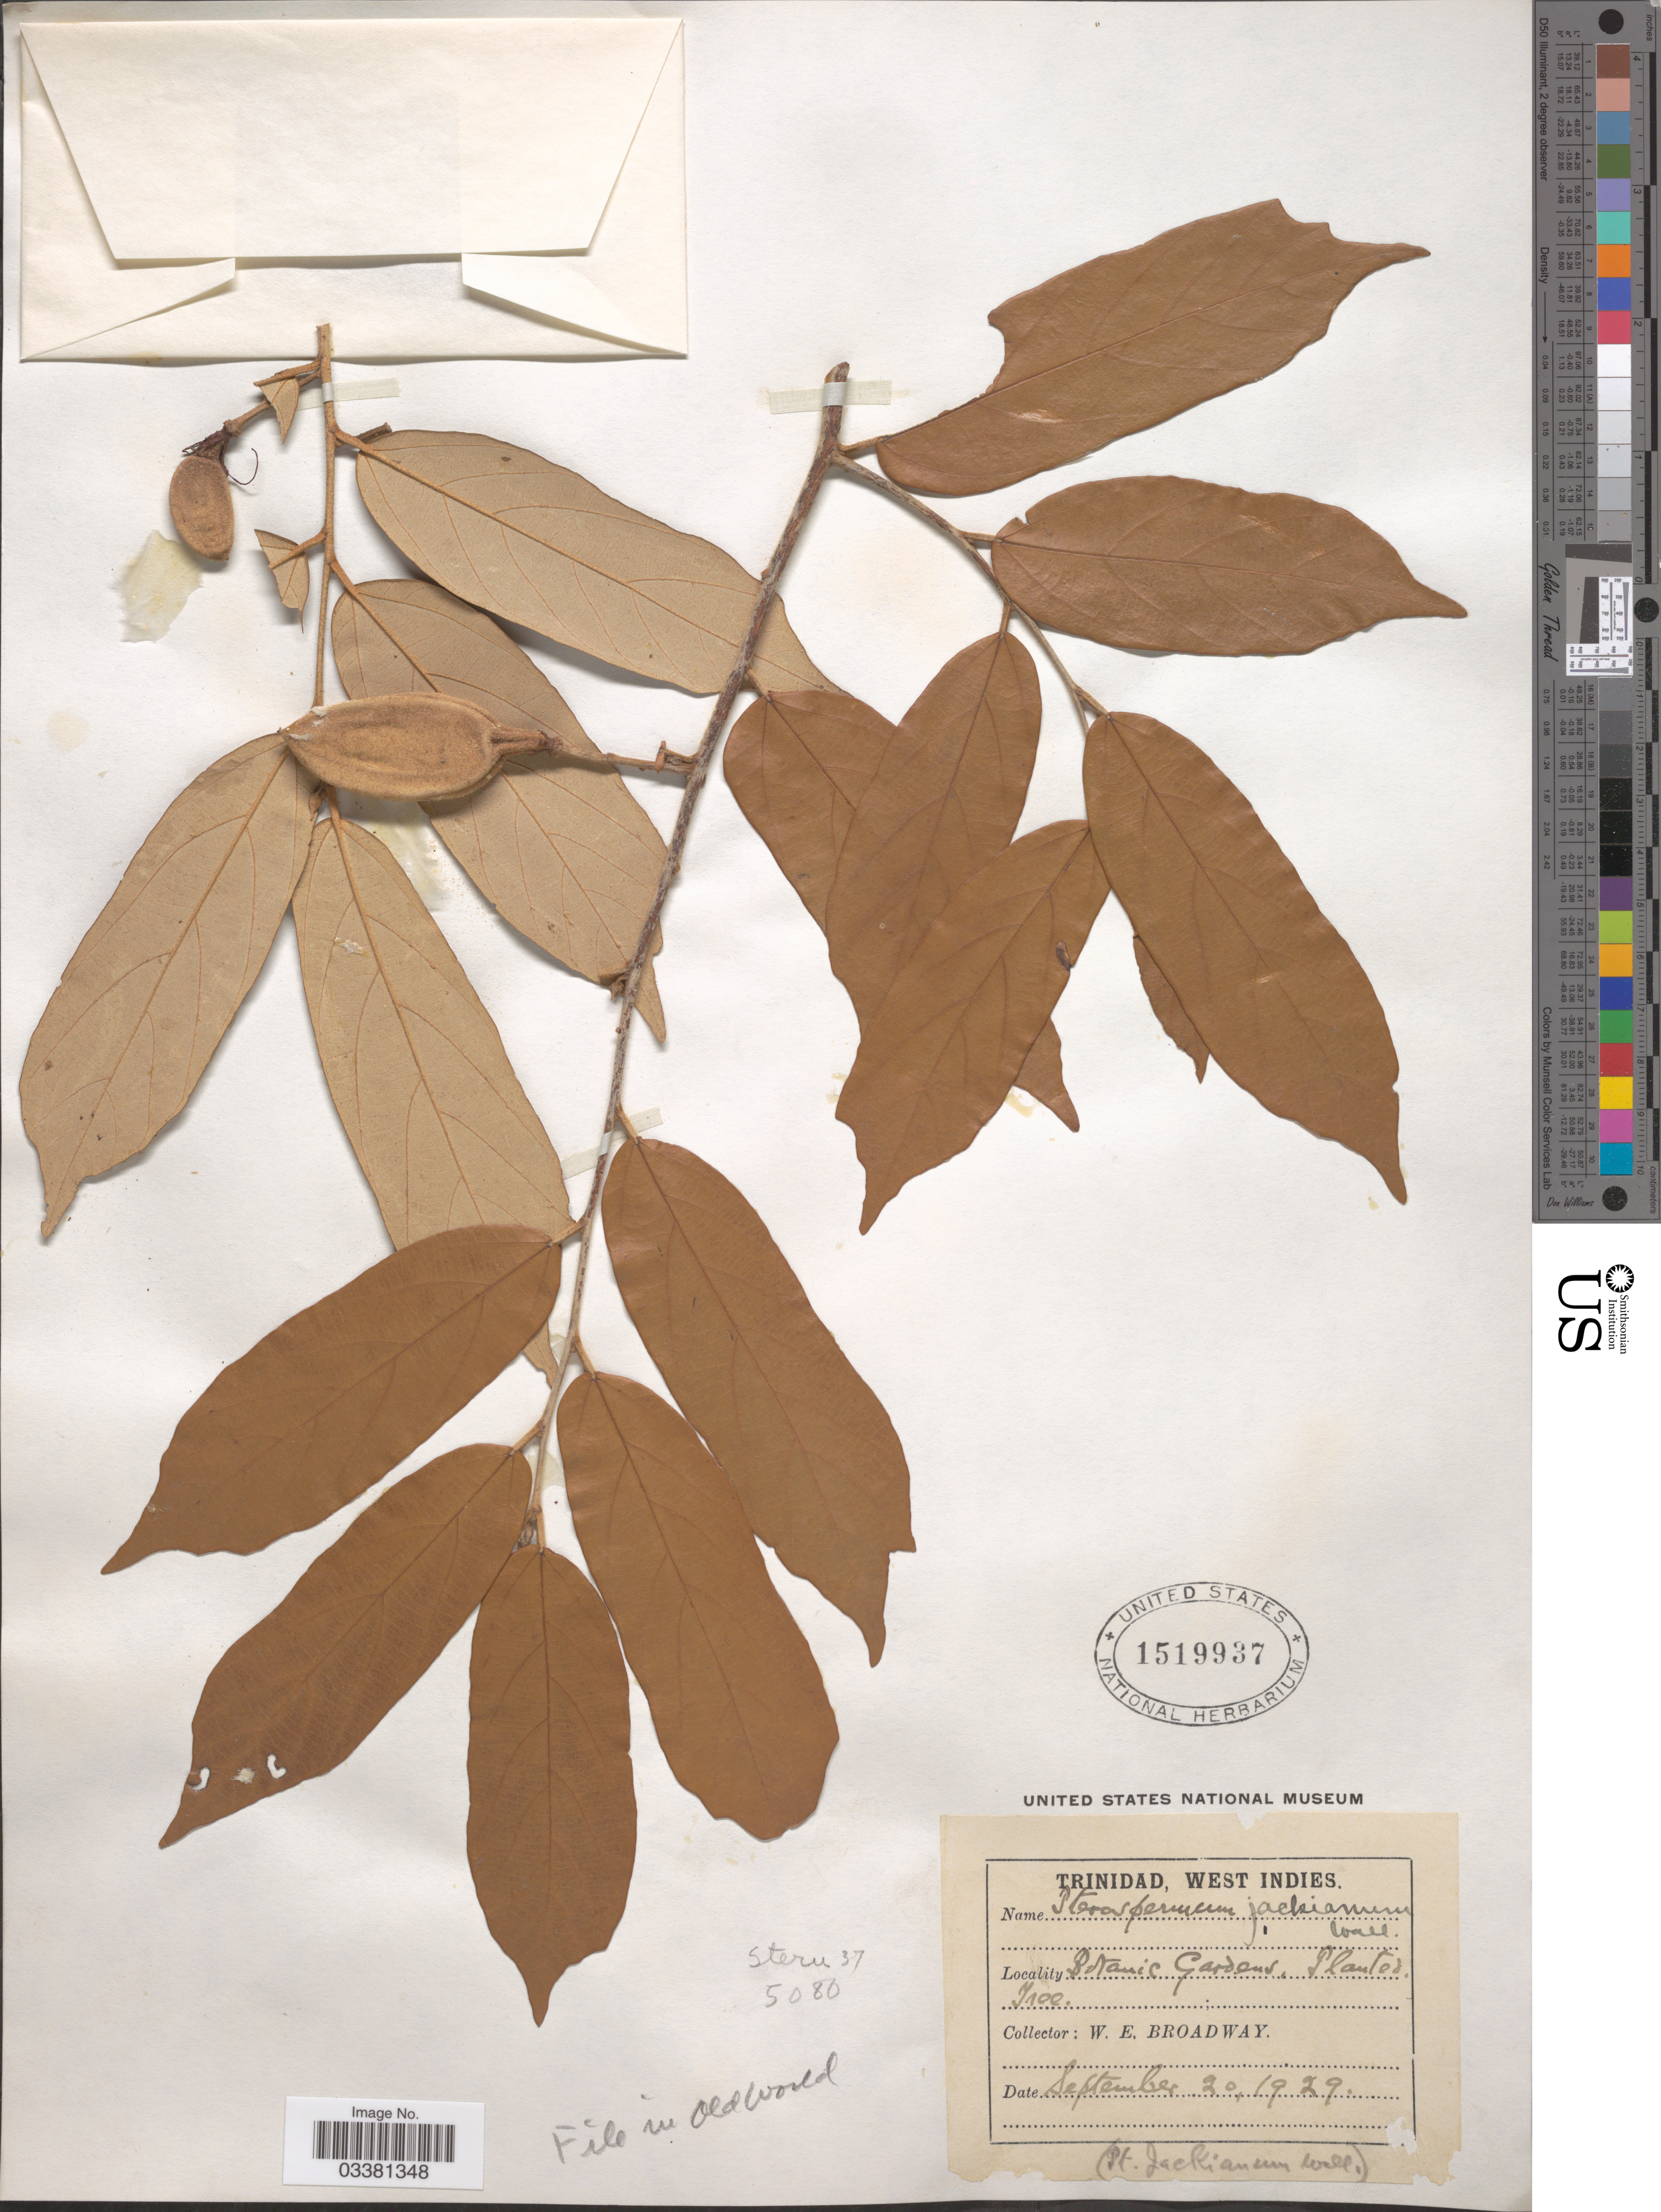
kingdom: Plantae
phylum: Tracheophyta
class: Magnoliopsida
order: Malvales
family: Malvaceae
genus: Pterospermum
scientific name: Pterospermum jackianum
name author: Wall. ex Mast.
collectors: W. E. Broadway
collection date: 1929-09-20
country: Trinidad and Tobago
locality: Trinidad, West Indies. Botanic Garden.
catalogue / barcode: US 1519937